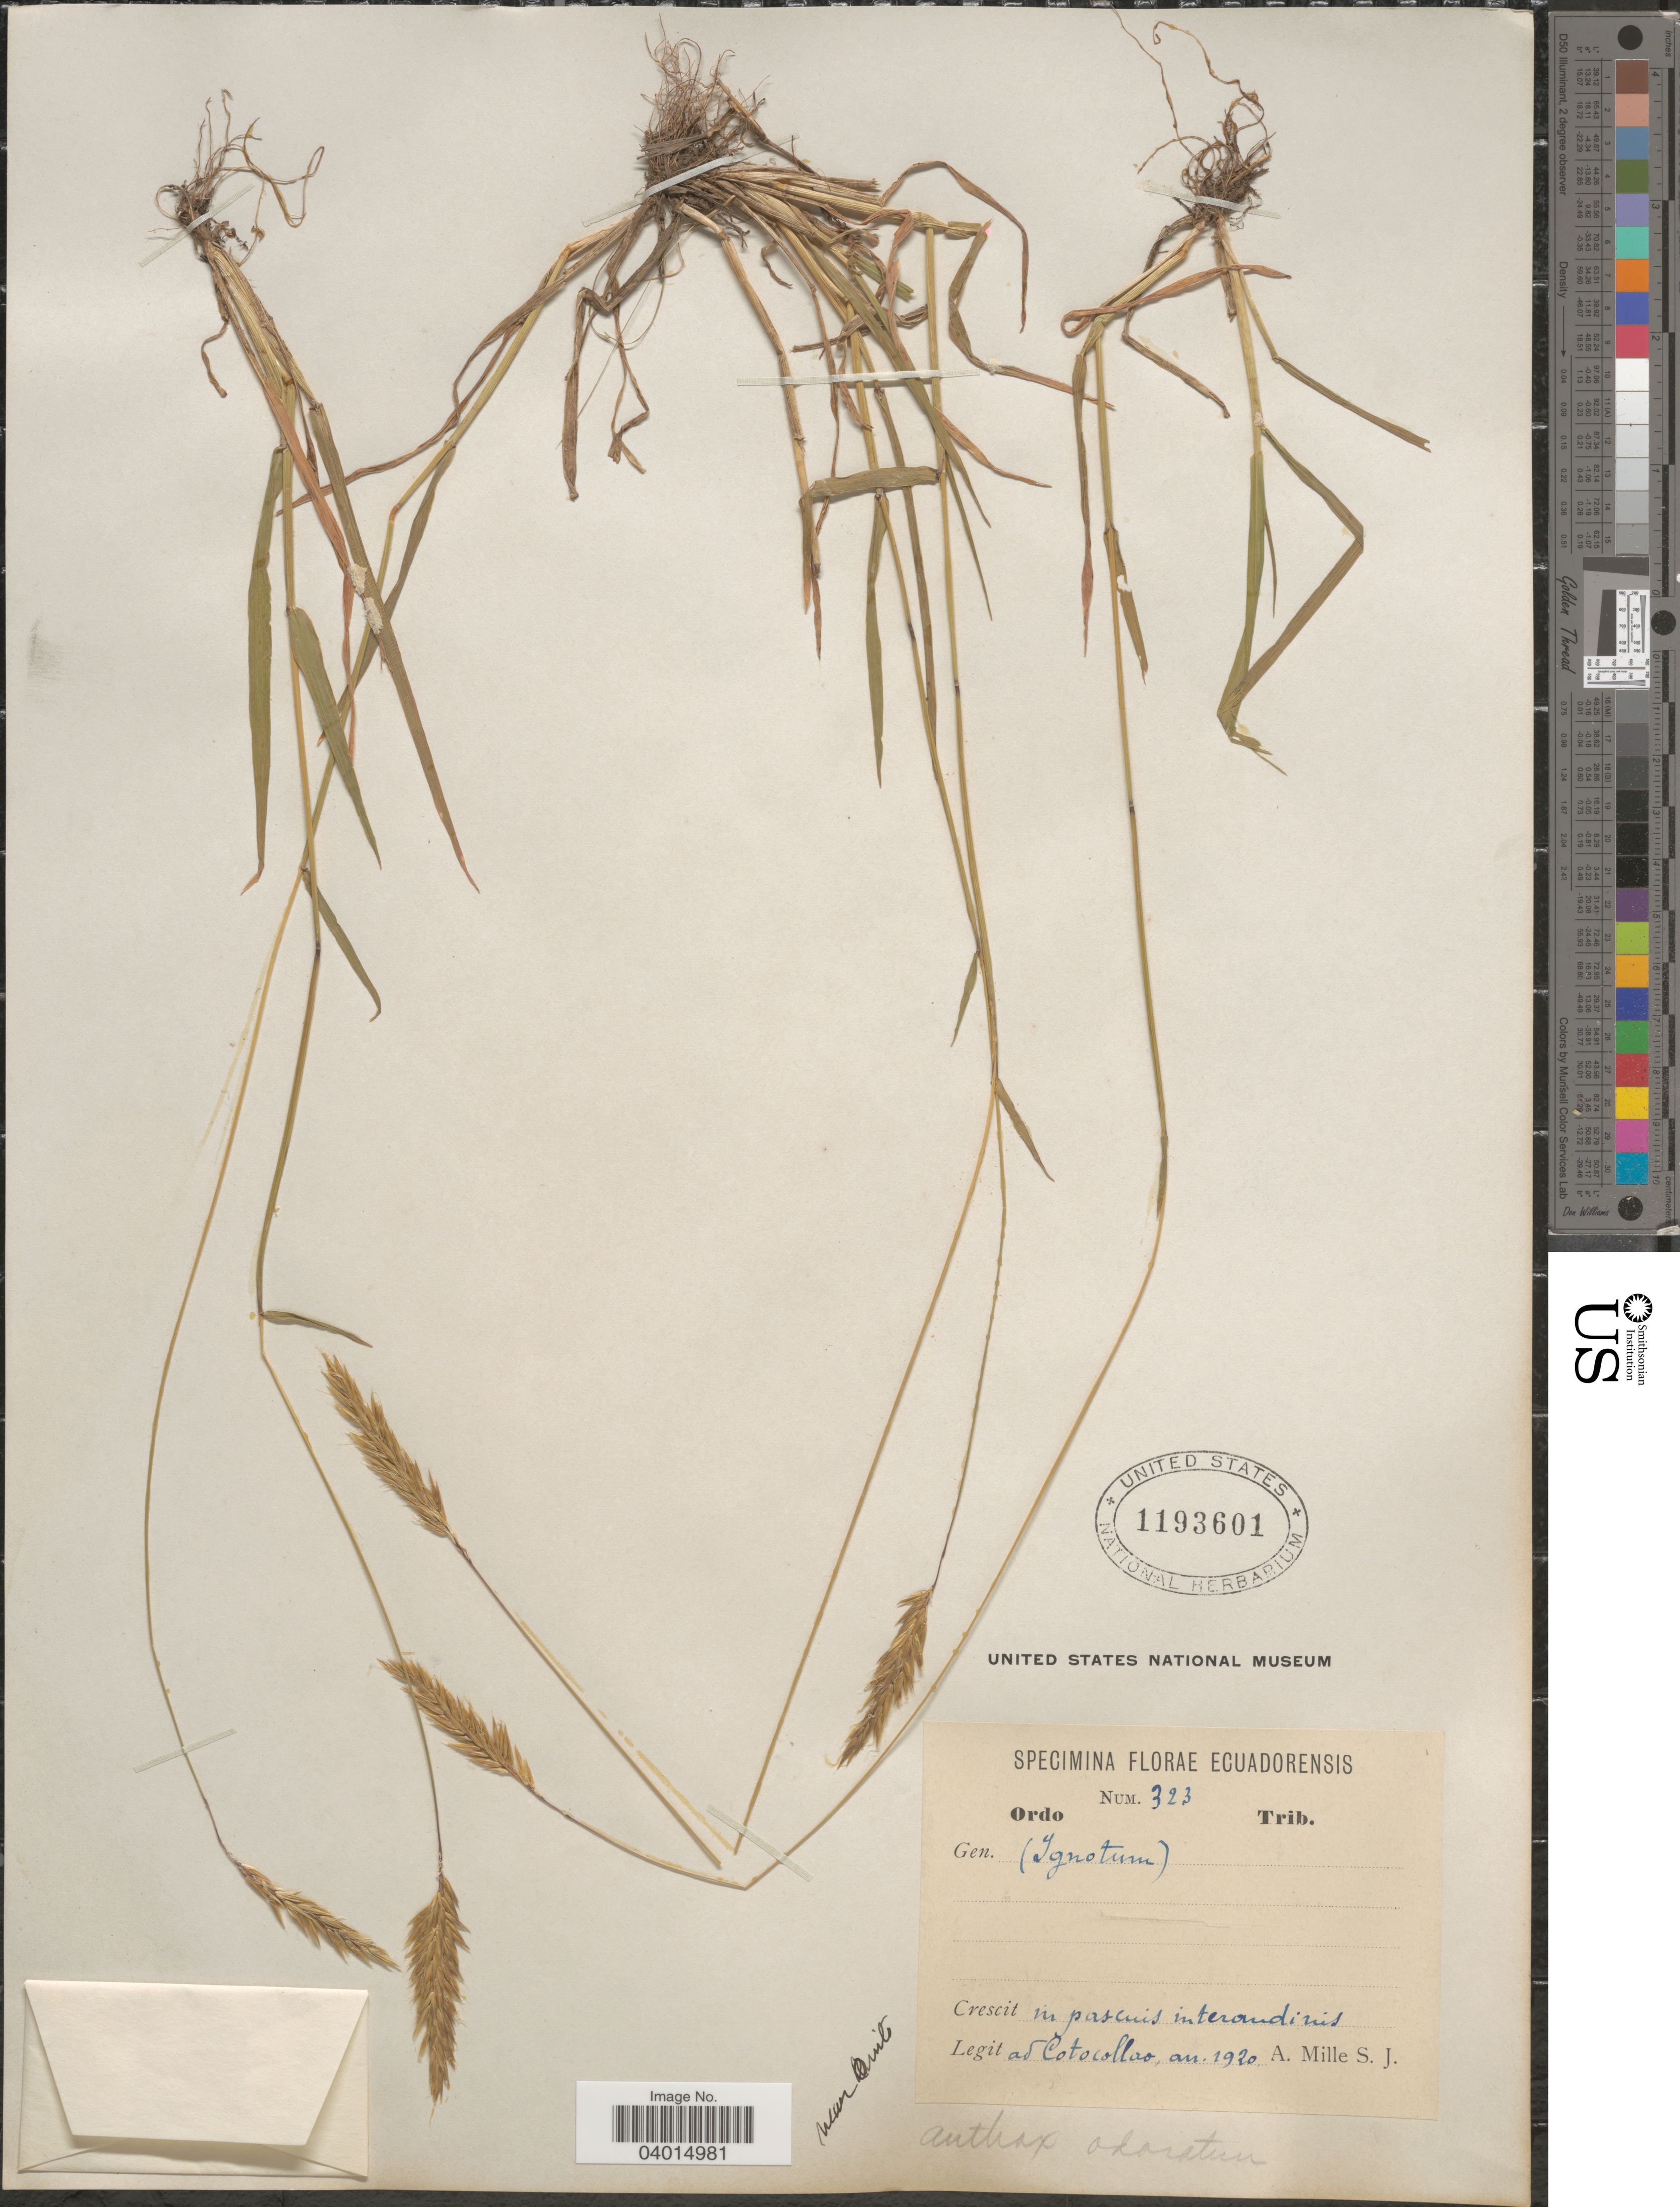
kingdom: Plantae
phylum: Tracheophyta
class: Liliopsida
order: Poales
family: Poaceae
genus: Anthoxanthum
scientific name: Anthoxanthum odoratum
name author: L.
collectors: A. Mille S.J.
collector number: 323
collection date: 1920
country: Ecuador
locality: Crescit in pascuis interandinis. Ad Cotocollao. Near Quito.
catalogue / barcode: US 1193601